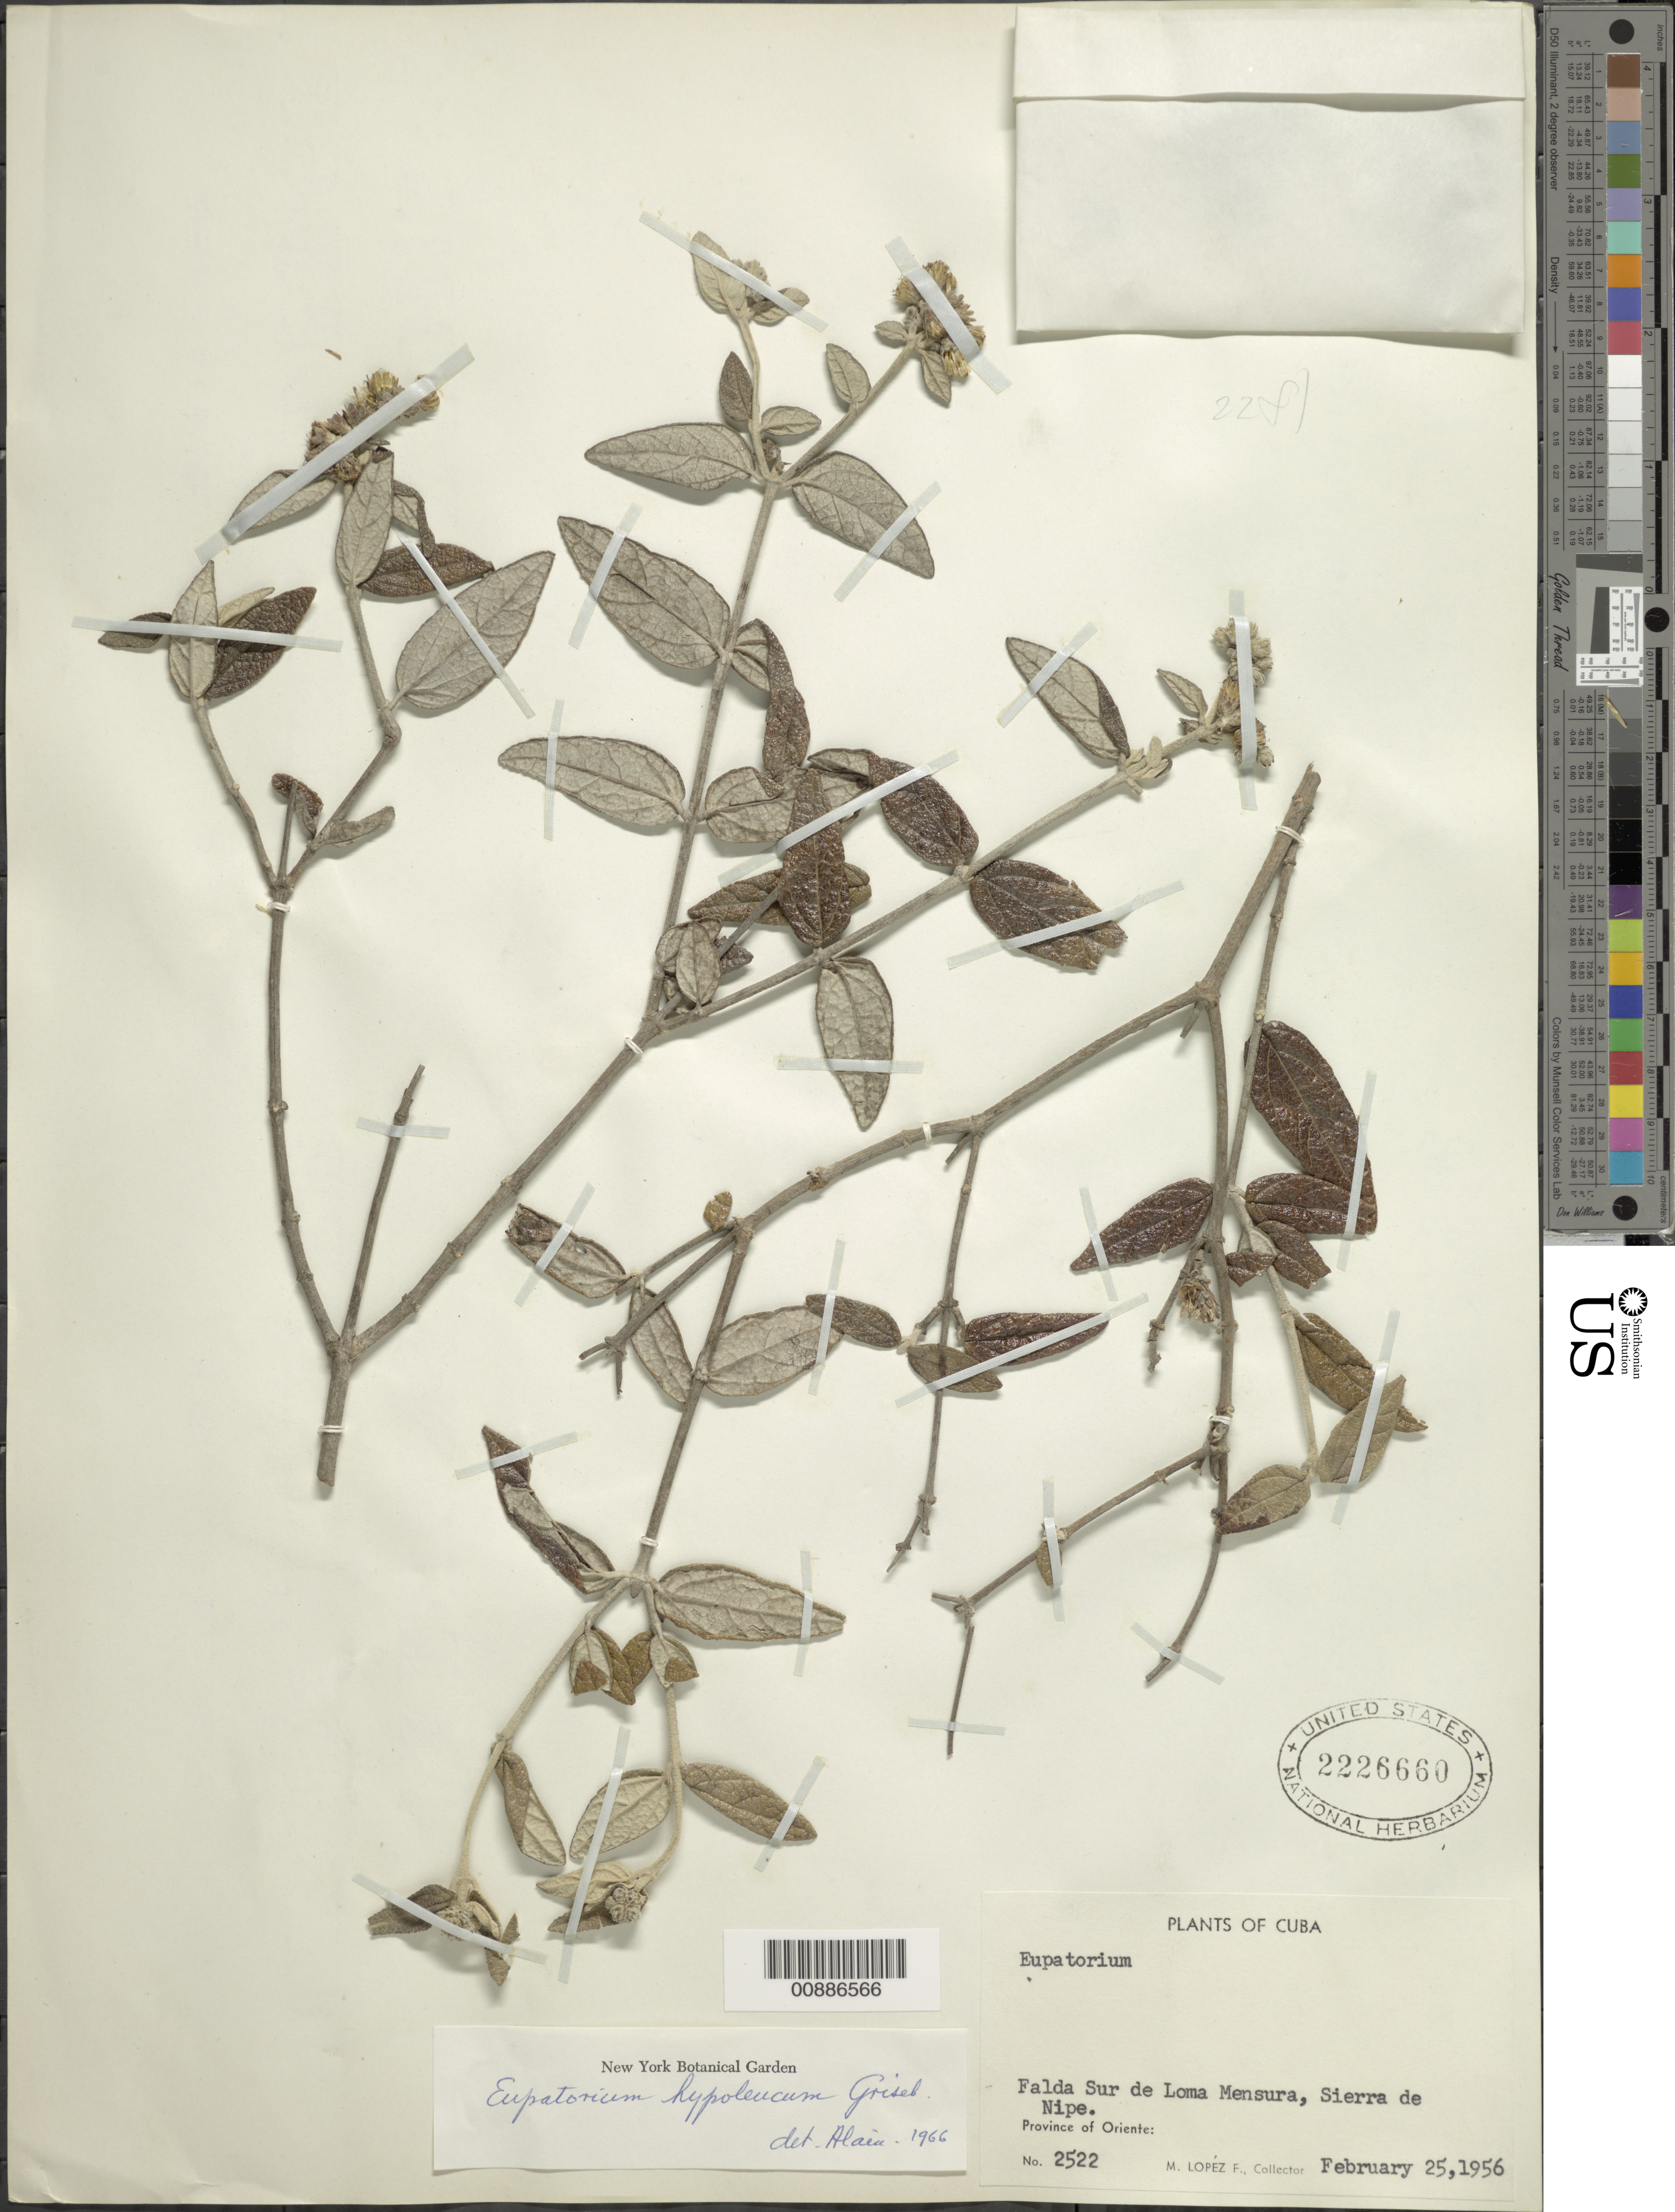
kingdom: Plantae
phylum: Tracheophyta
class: Magnoliopsida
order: Asterales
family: Asteraceae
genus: Grisebachianthus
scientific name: Grisebachianthus holguinensis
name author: (B.L. Rob.) R.M. King & H. Rob.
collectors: M. López Figueiras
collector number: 2522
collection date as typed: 25 Feb 1956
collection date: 1956-02-25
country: Cuba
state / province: Oriente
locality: Falda sur de Loma Mensura, Sierra de Nipe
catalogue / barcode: US 2226660